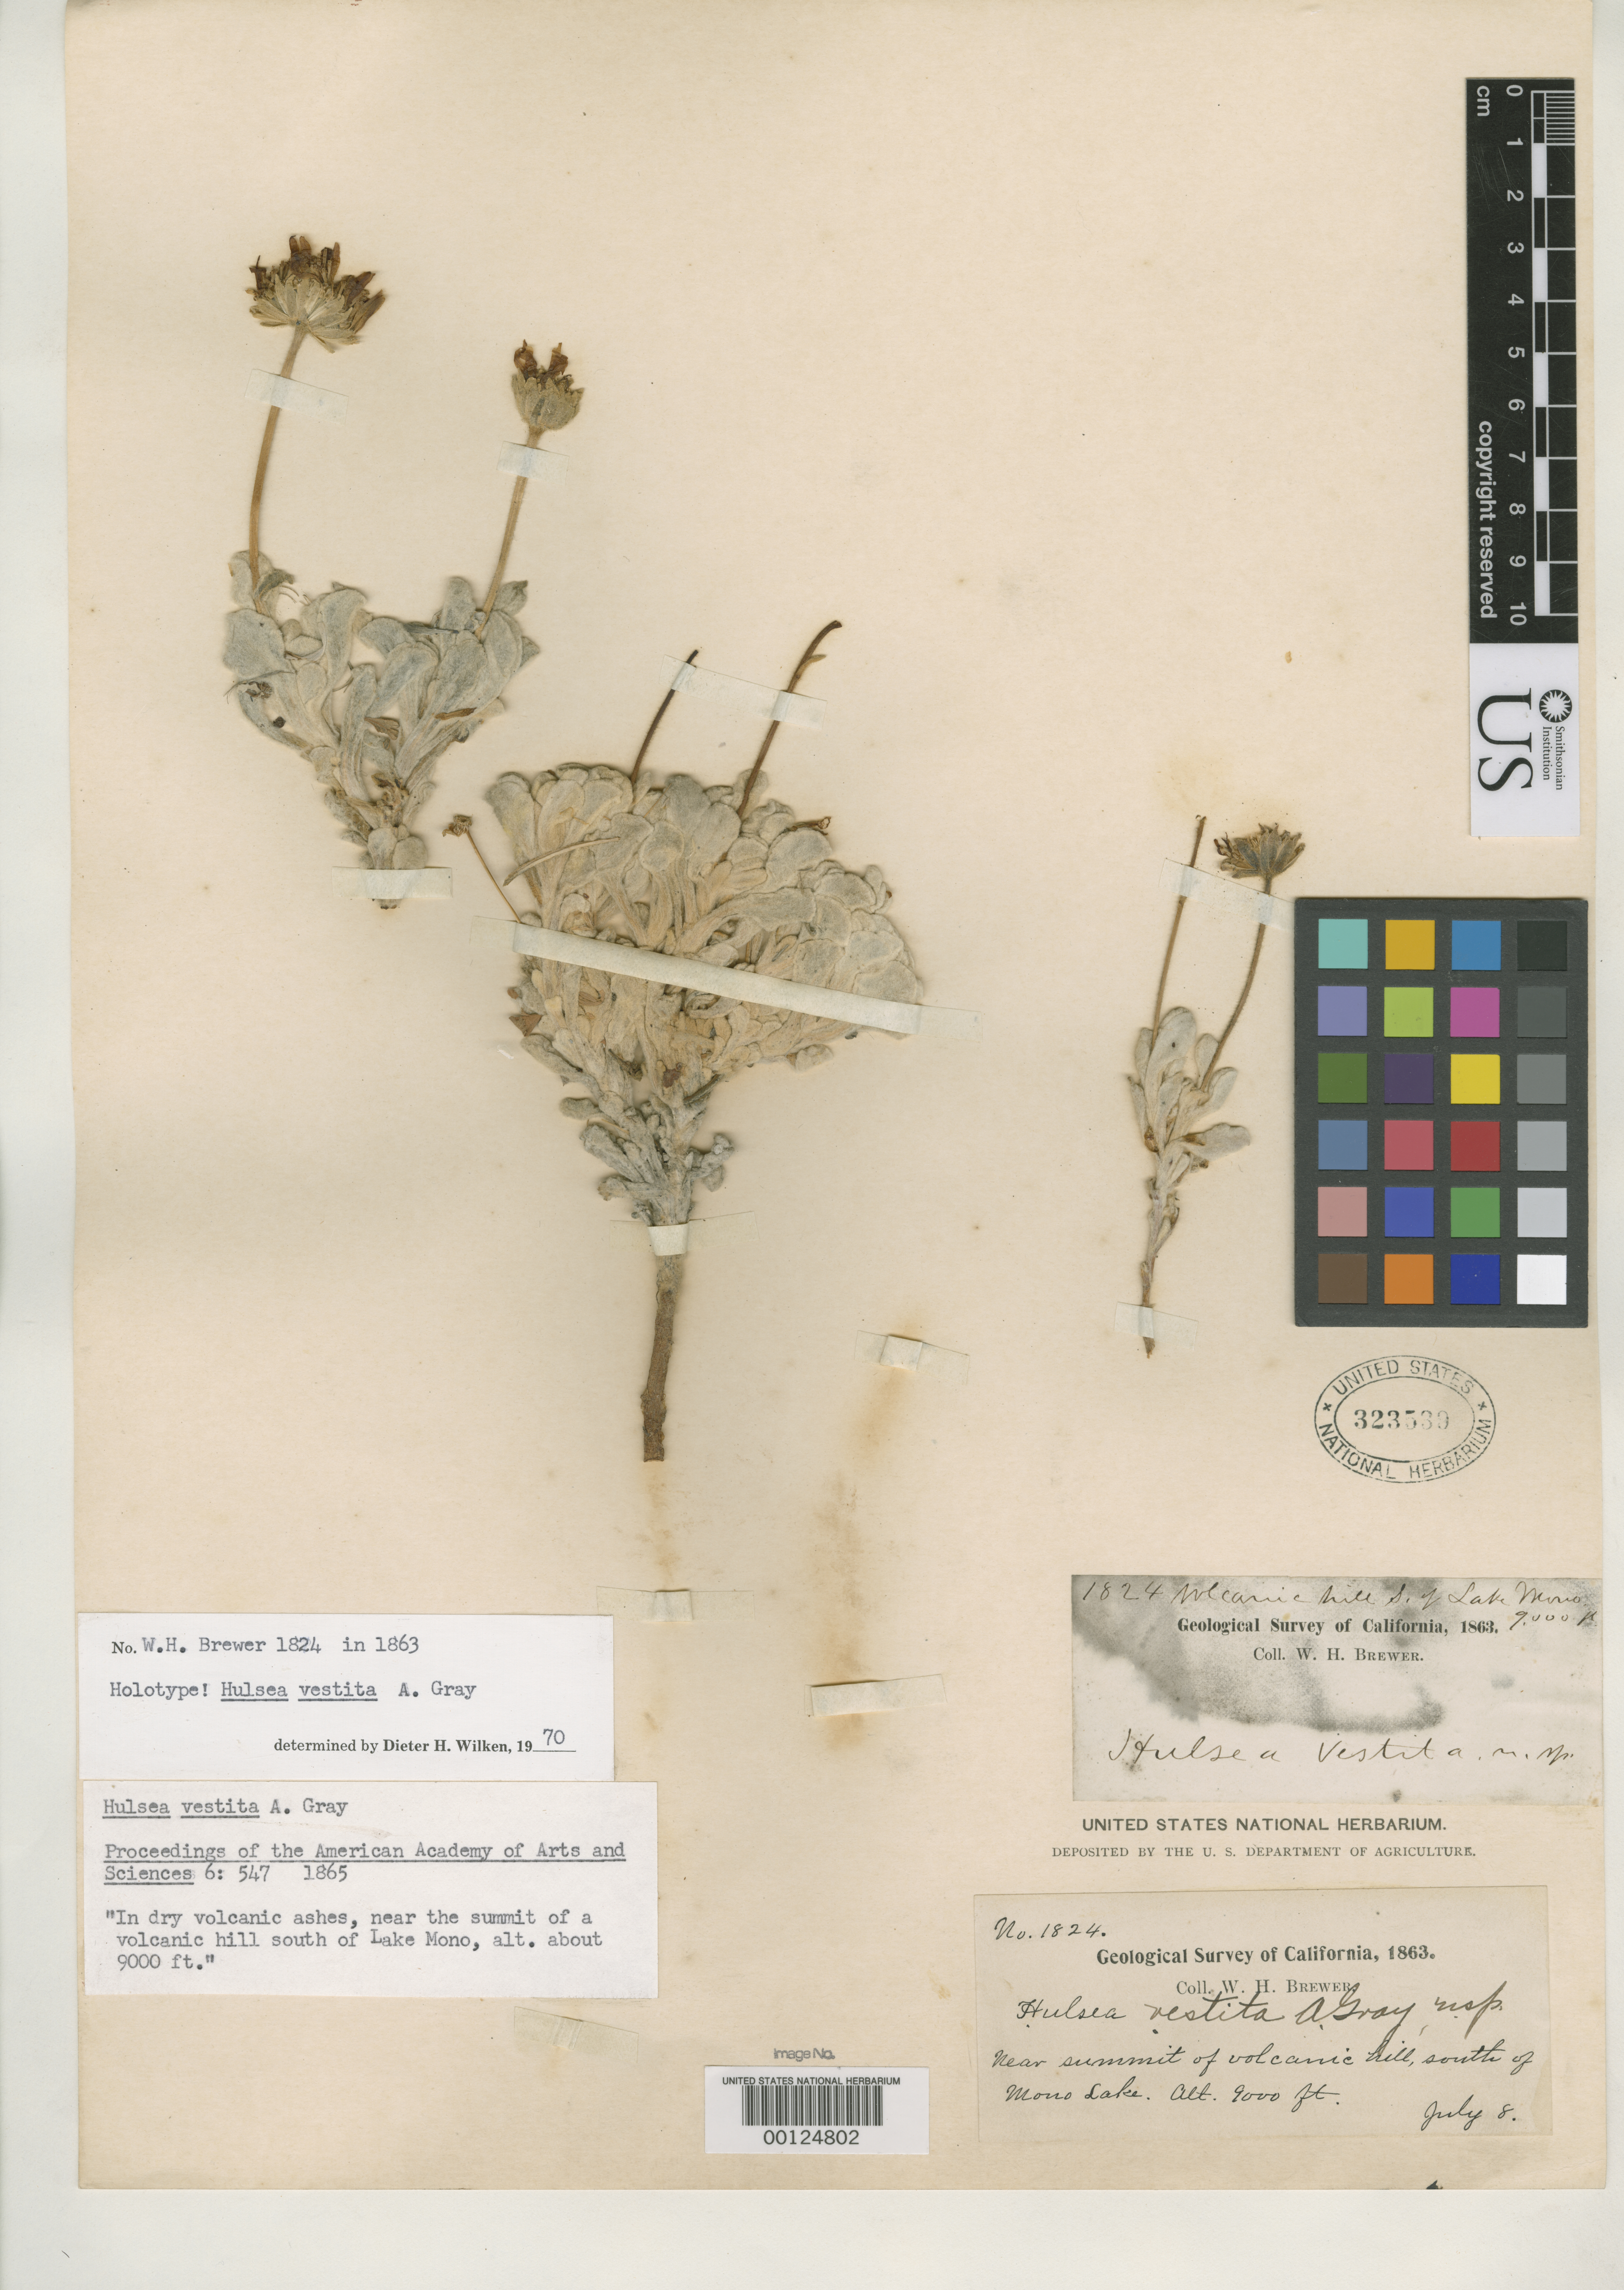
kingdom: Plantae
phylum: Tracheophyta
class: Magnoliopsida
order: Asterales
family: Asteraceae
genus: Hulsea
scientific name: Hulsea vestita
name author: A. Gray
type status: Holotype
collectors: W. H. Brewer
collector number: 1824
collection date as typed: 08 Jul 1863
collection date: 1863-07-08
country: United States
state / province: California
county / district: Mono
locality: South of Lake Mono; alt. 9000 ft.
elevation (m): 2743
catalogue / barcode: US 323539